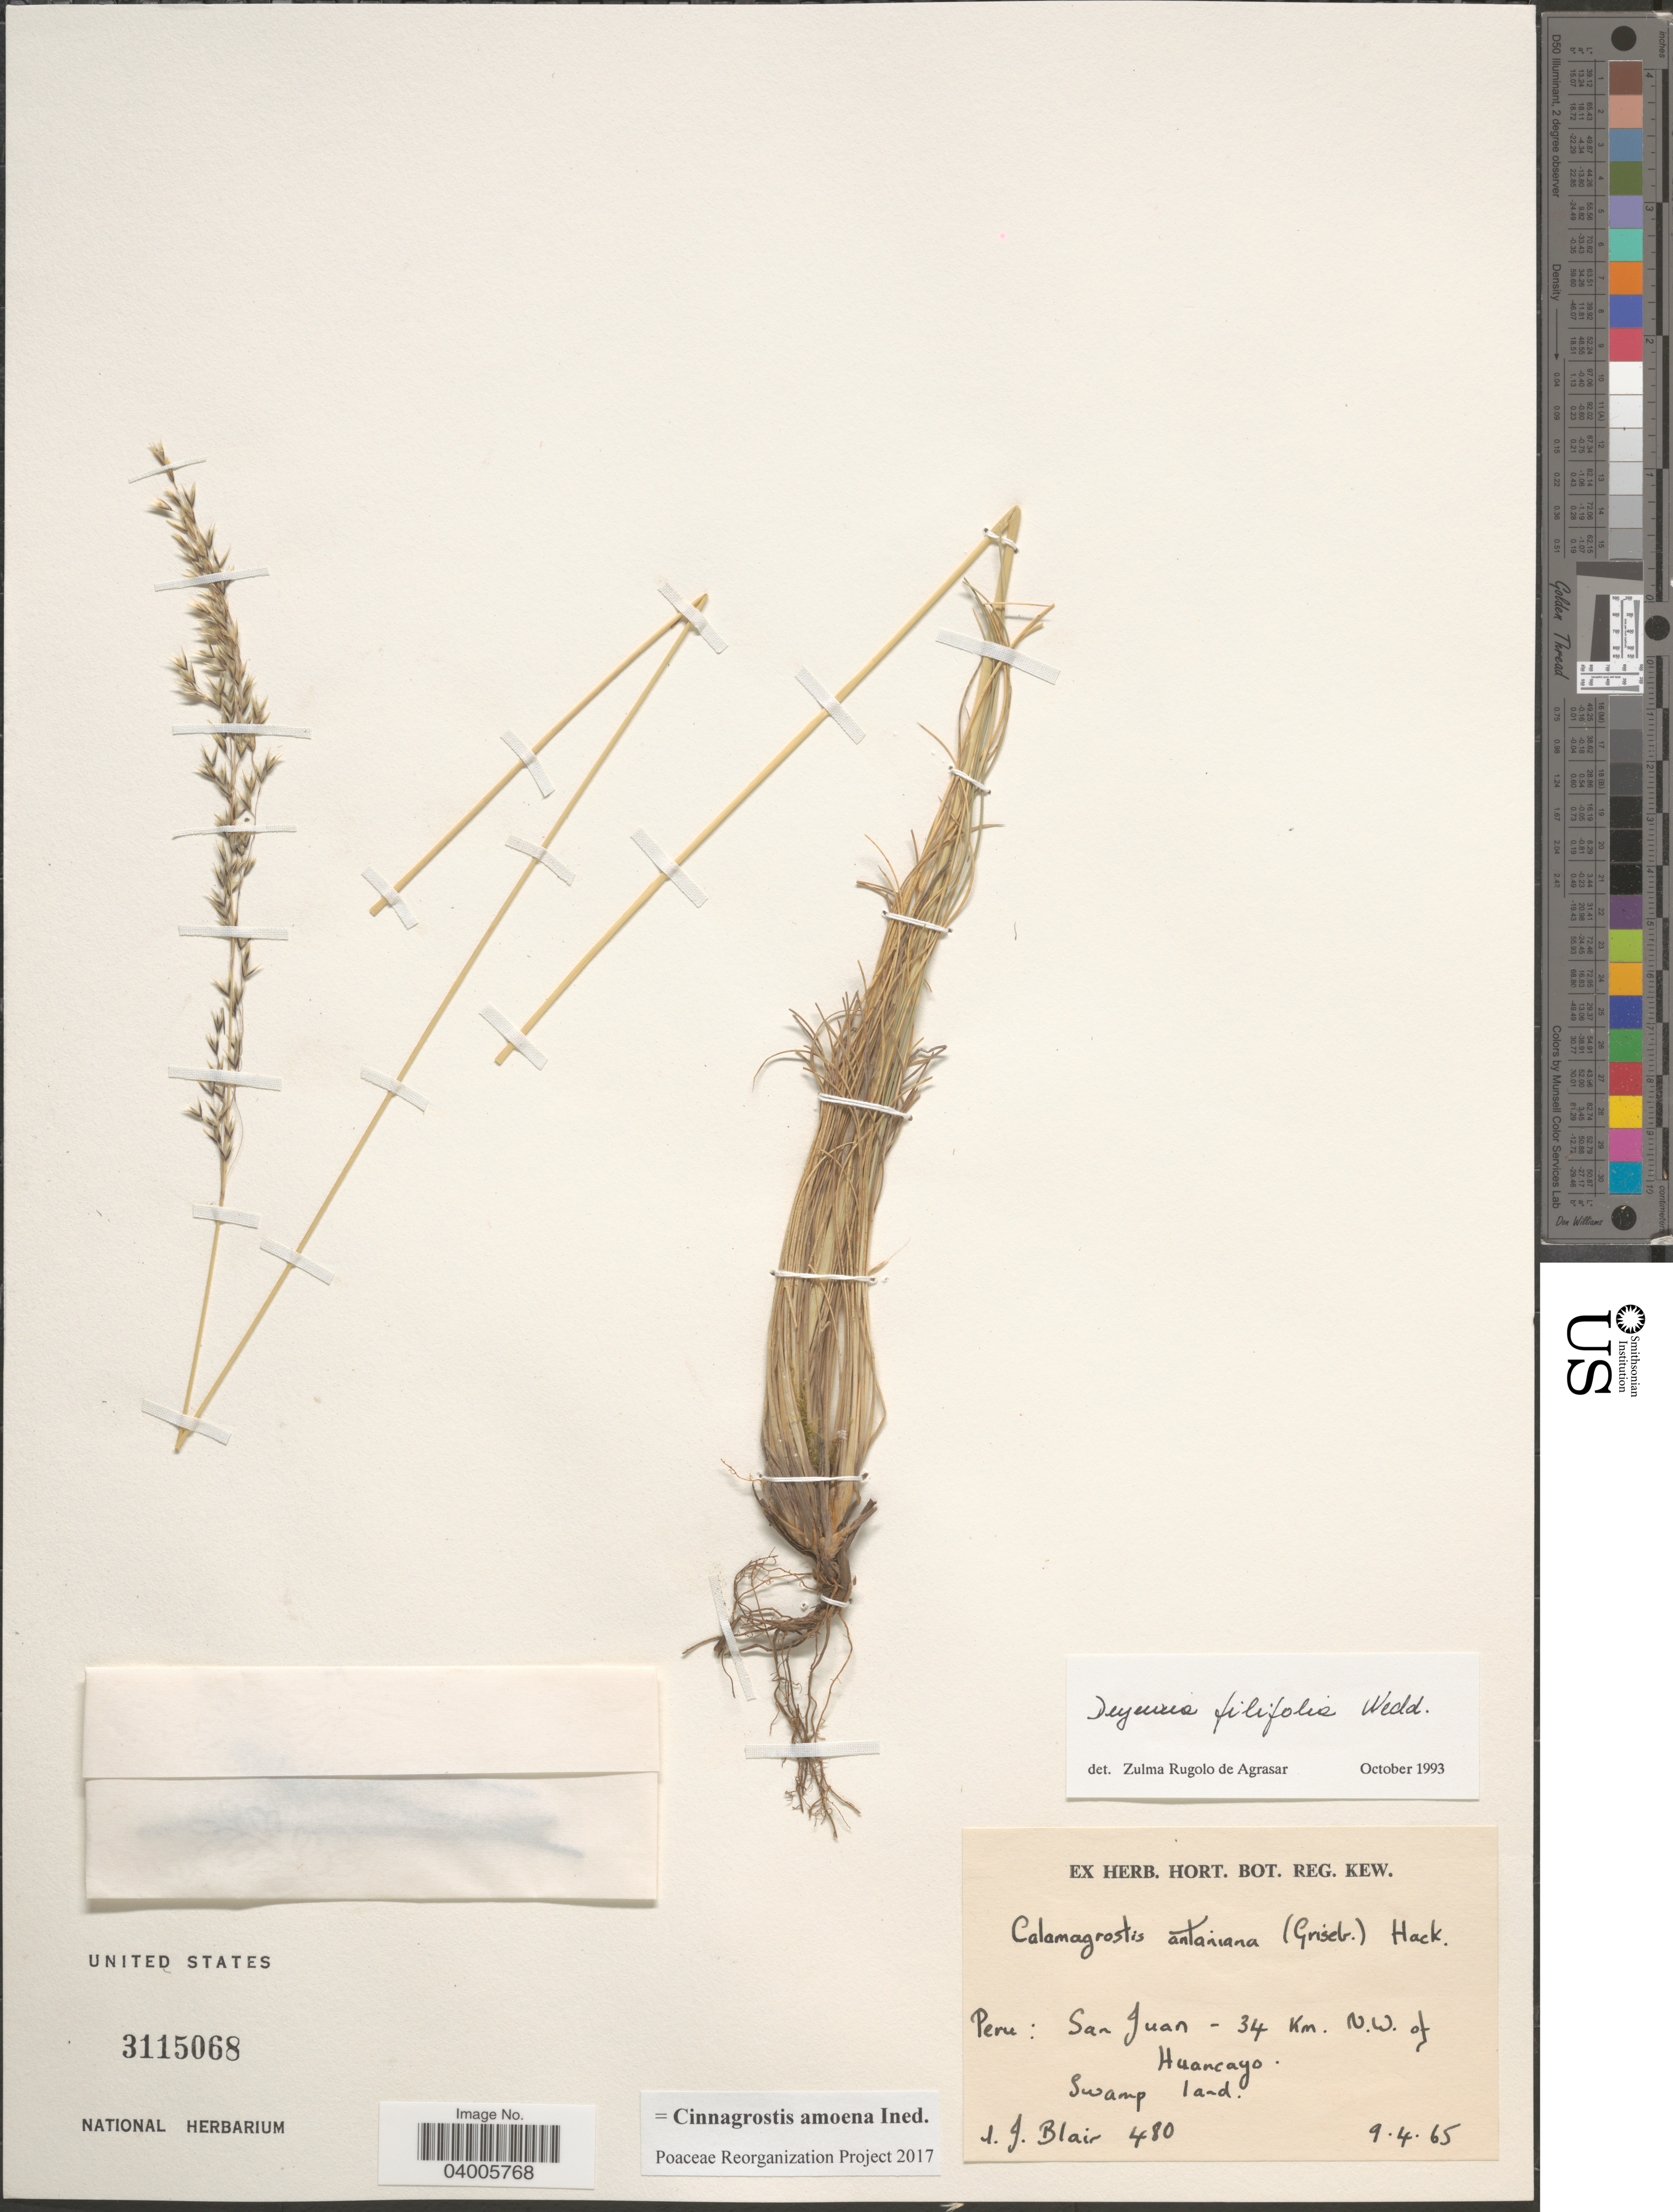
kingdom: Plantae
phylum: Tracheophyta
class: Liliopsida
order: Poales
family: Poaceae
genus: Cinnagrostis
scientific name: Cinnagrostis filifolia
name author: (Wedd.) P.M. Peterson et al.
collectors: J. Blair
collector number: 480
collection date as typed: Transcribed d/m/y: 9/4/65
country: Peru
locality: San Juan - 34 Km. N.W. of Huancayo.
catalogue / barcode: US 3115068